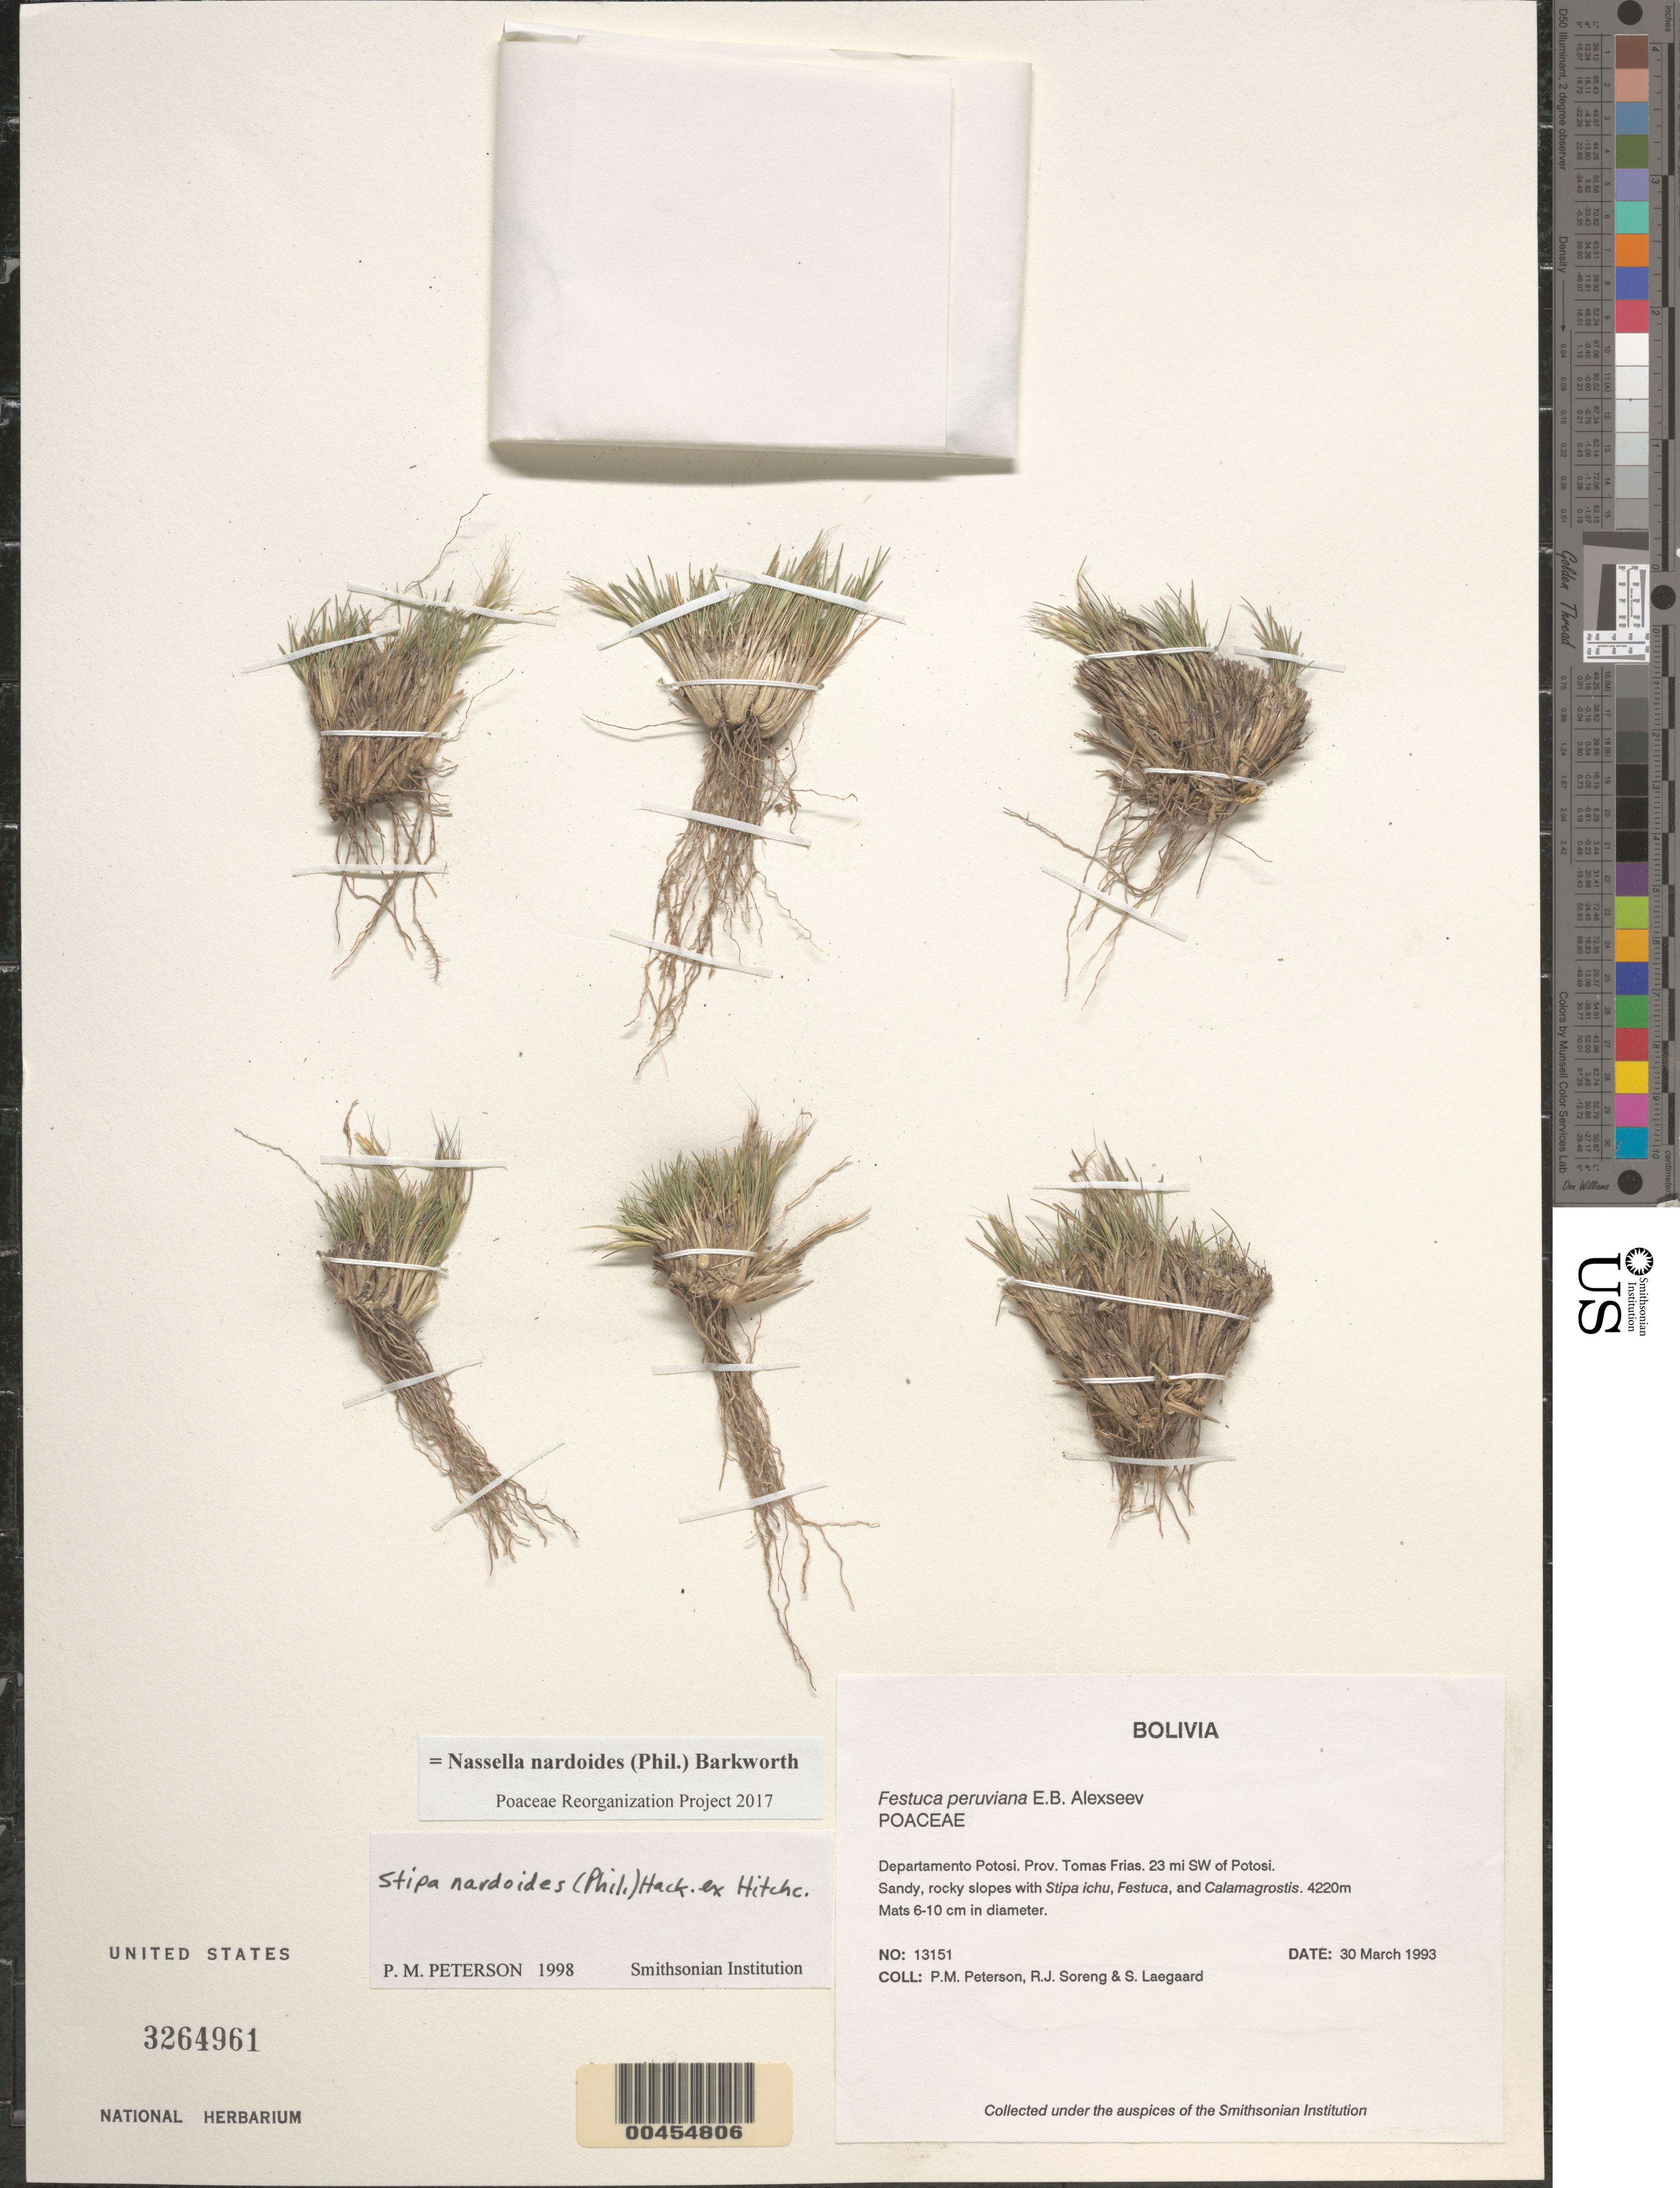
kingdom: Plantae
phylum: Tracheophyta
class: Liliopsida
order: Poales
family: Poaceae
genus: Nassella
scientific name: Nassella nardoides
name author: (Phil.) Barkworth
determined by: Poaceae Reorganization Project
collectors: P. M. Peterson, R. J. Soreng & S. Lægaard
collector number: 13151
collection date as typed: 30 Mar 1993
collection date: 1993-03-30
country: Bolivia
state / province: Potosí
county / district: Tomás Frías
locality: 23 mi SW of Potosi.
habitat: Sandy, rocky slopes with Stipa ichu, Festuca, and Calamagrostis.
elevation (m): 4220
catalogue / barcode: US 3264961